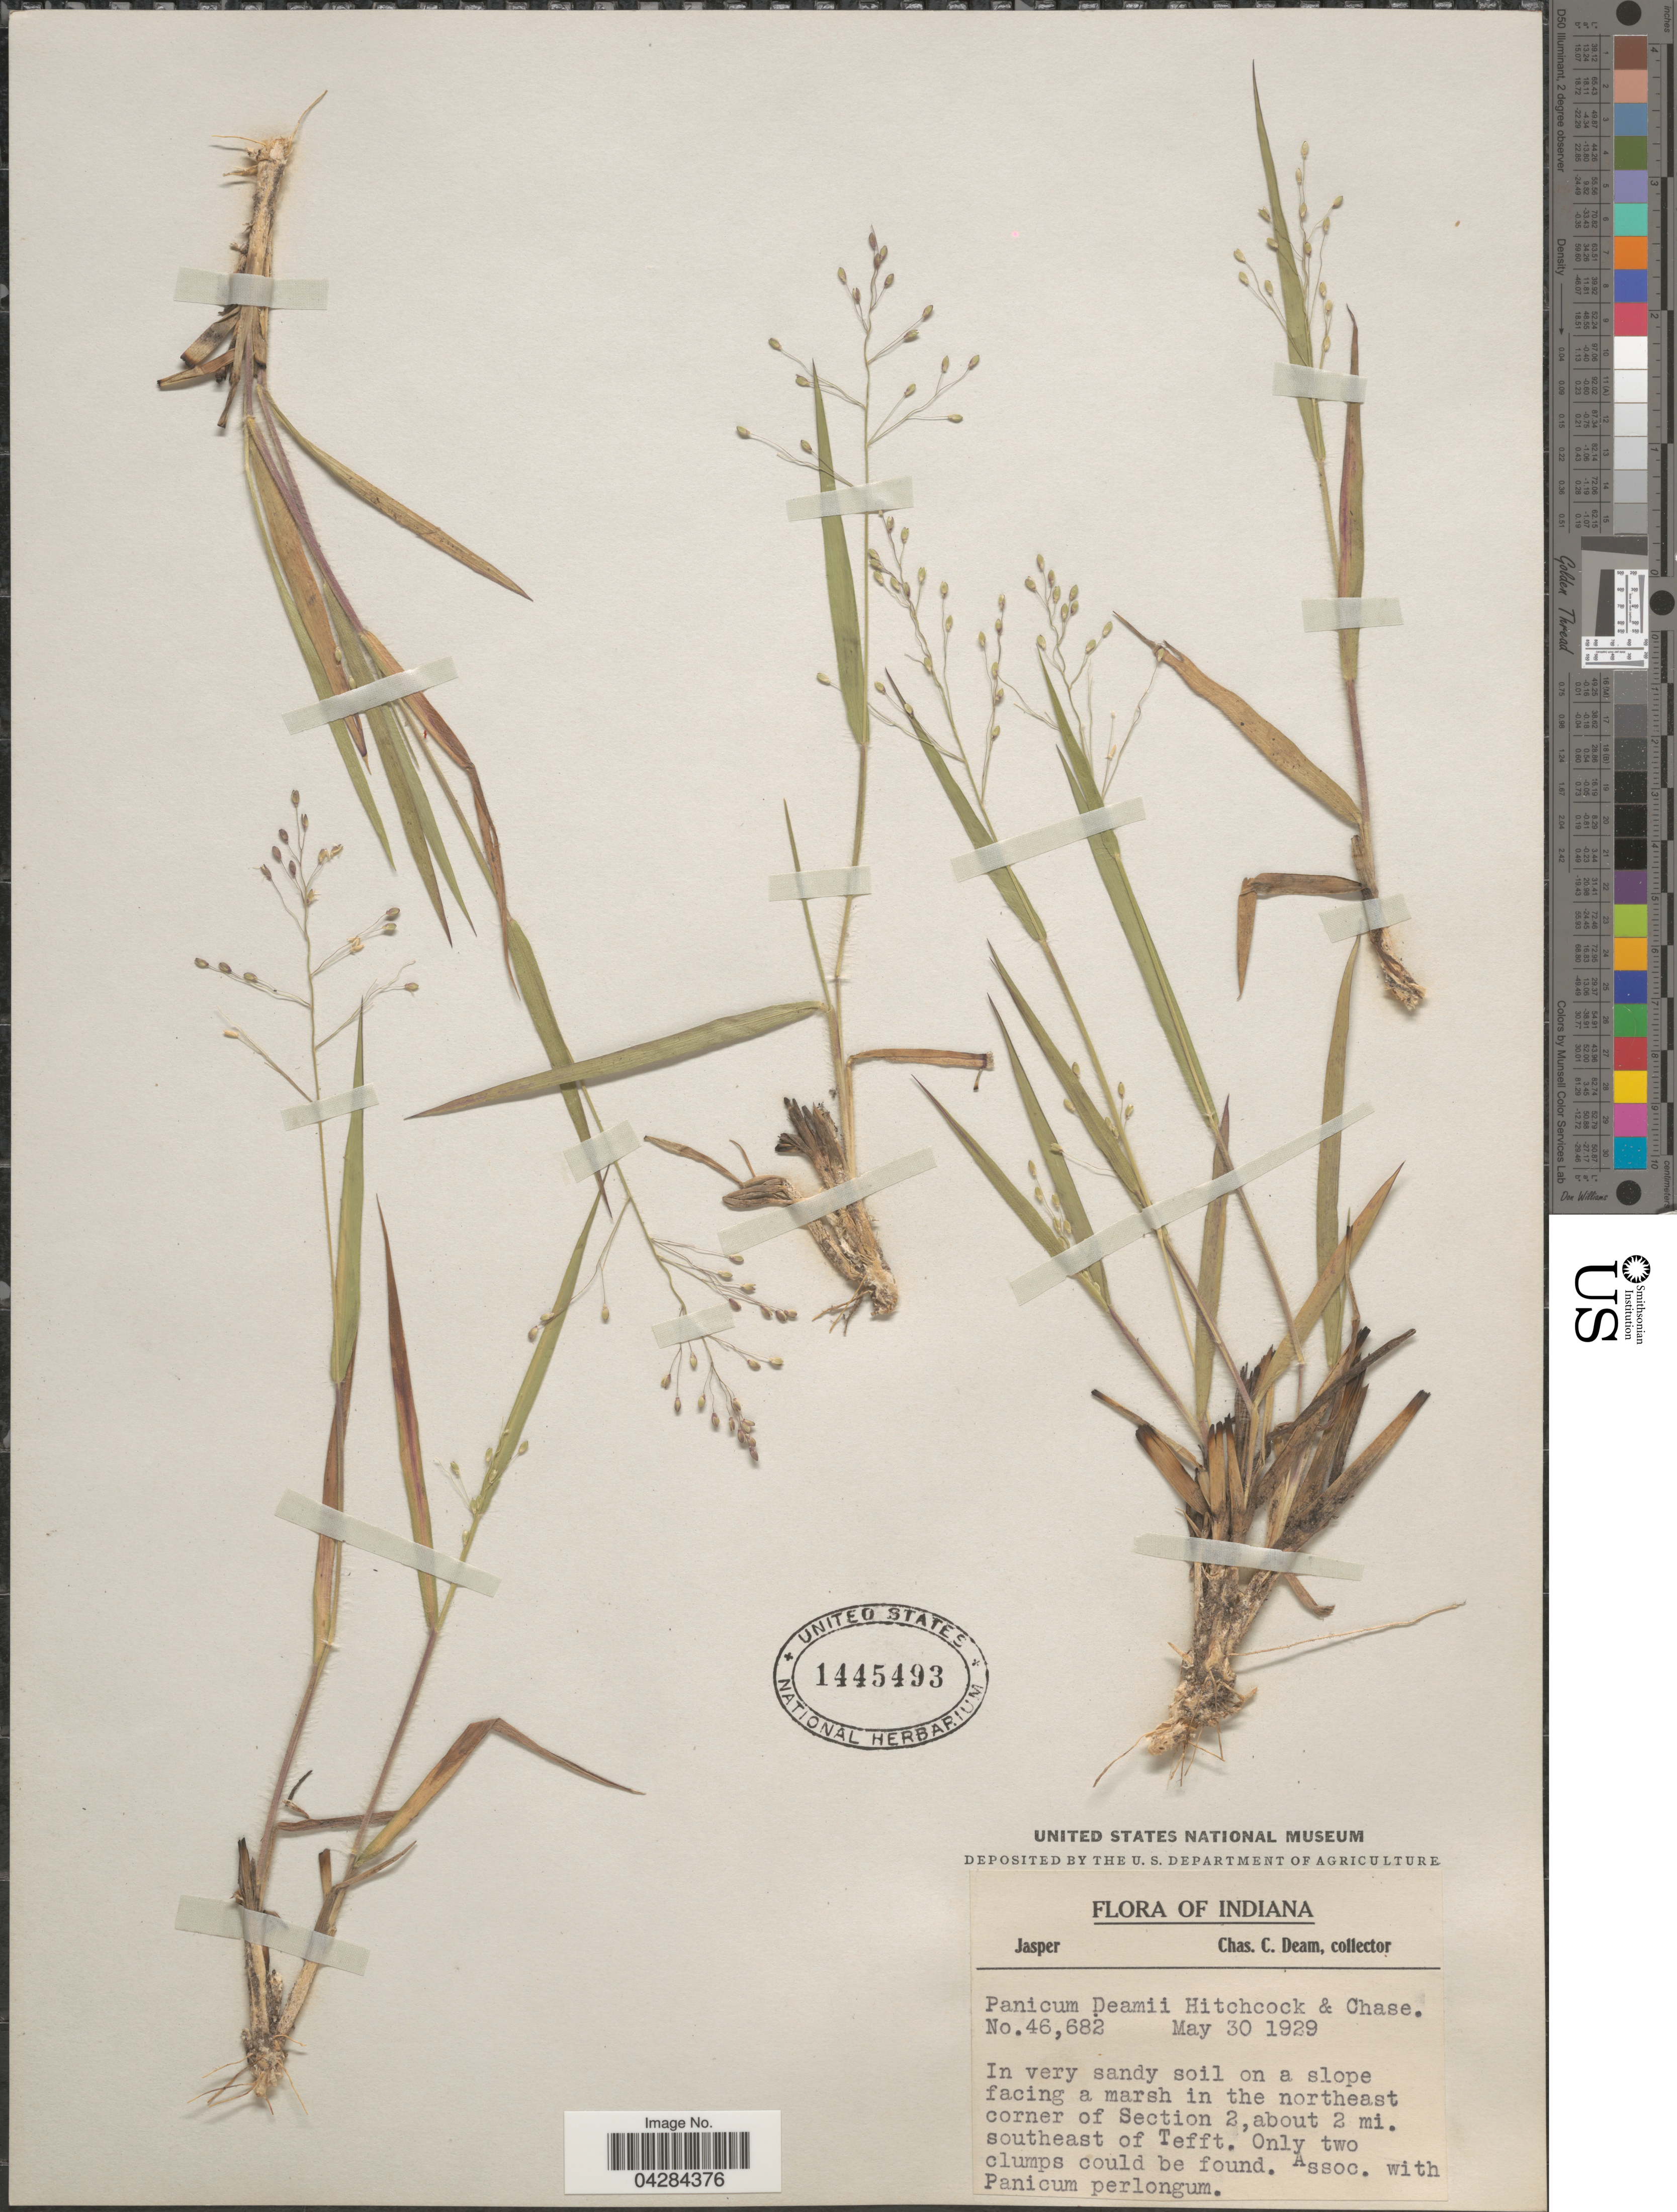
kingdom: Plantae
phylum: Tracheophyta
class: Liliopsida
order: Poales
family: Poaceae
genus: Dichanthelium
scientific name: Dichanthelium ovale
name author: (Elliott) Gould & C.A. Clark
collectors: C. C. Deam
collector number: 46,682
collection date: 1929-05-30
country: United States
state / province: Indiana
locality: Jasper. In very sandy soil on a slope facing a marsh in the northeast corner of Section 2, about 2 mi. southeast of Tefft.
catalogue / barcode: US 1445493